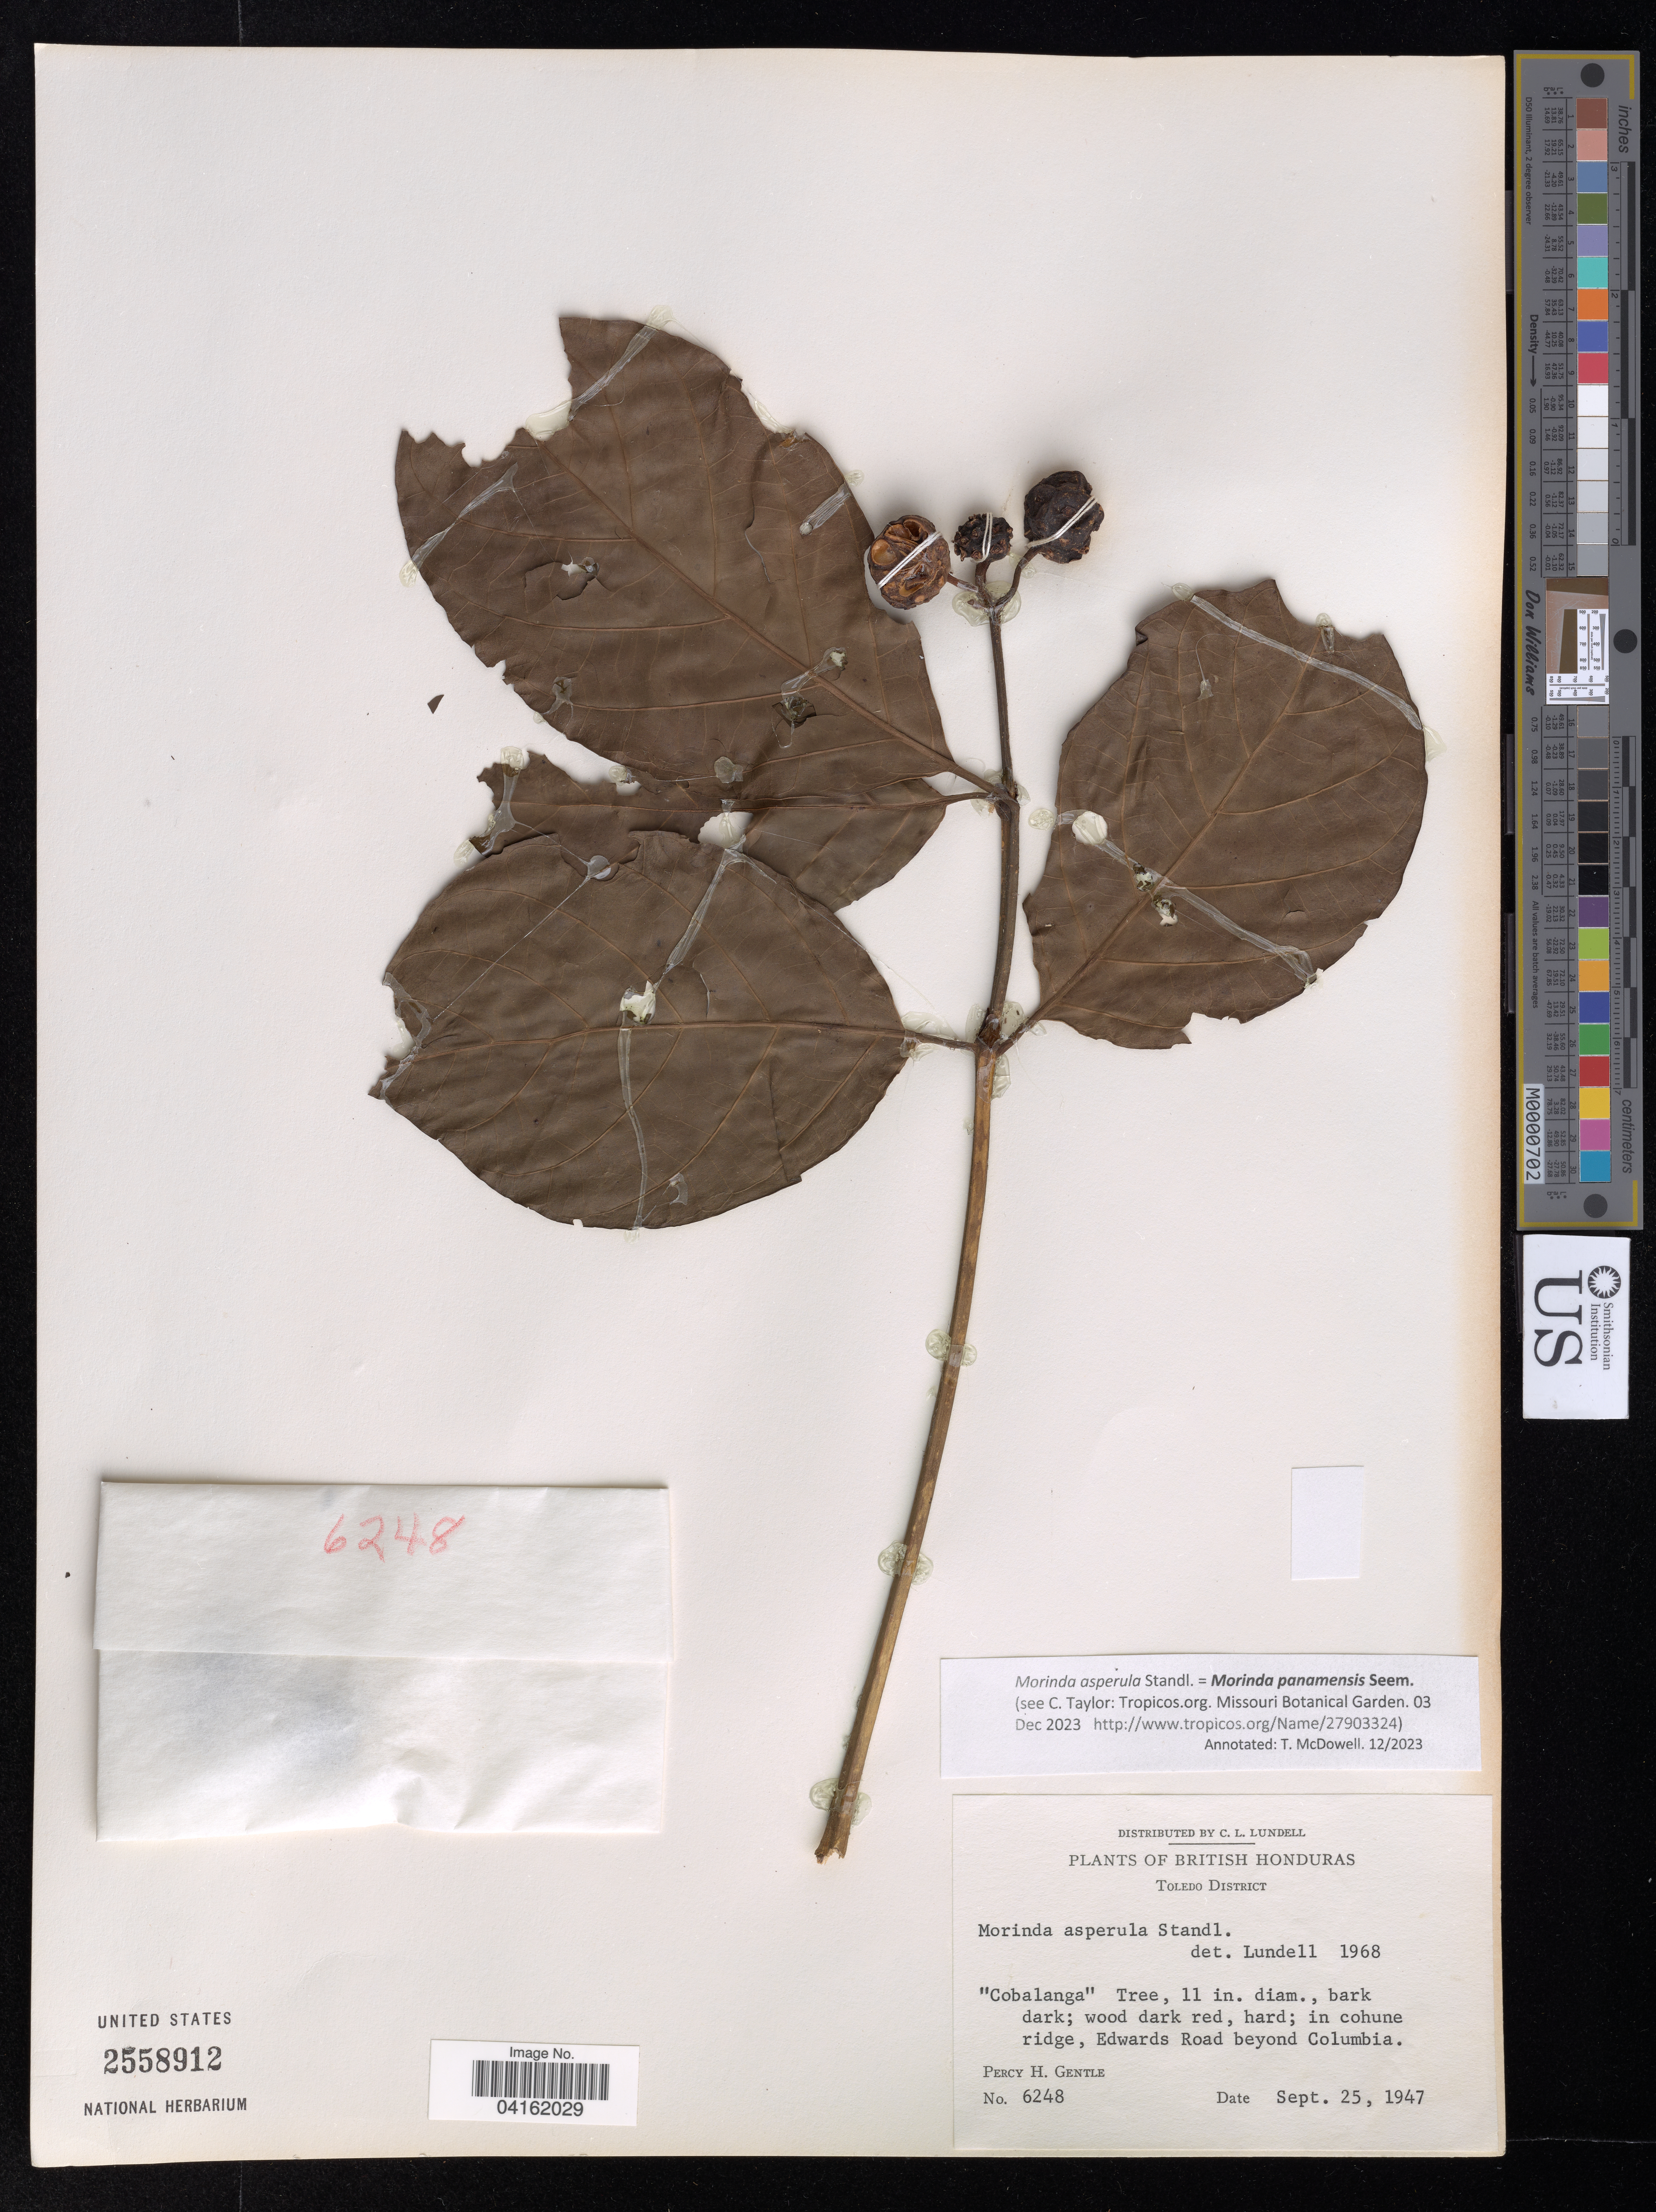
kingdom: Plantae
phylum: Tracheophyta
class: Magnoliopsida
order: Gentianales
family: Rubiaceae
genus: Morinda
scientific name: Morinda panamensis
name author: Seem.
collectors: P. H. Gentle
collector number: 6248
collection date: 1947-09-25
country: Belize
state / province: Toledo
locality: Edwards Road beyond Columbia.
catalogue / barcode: US 2558912